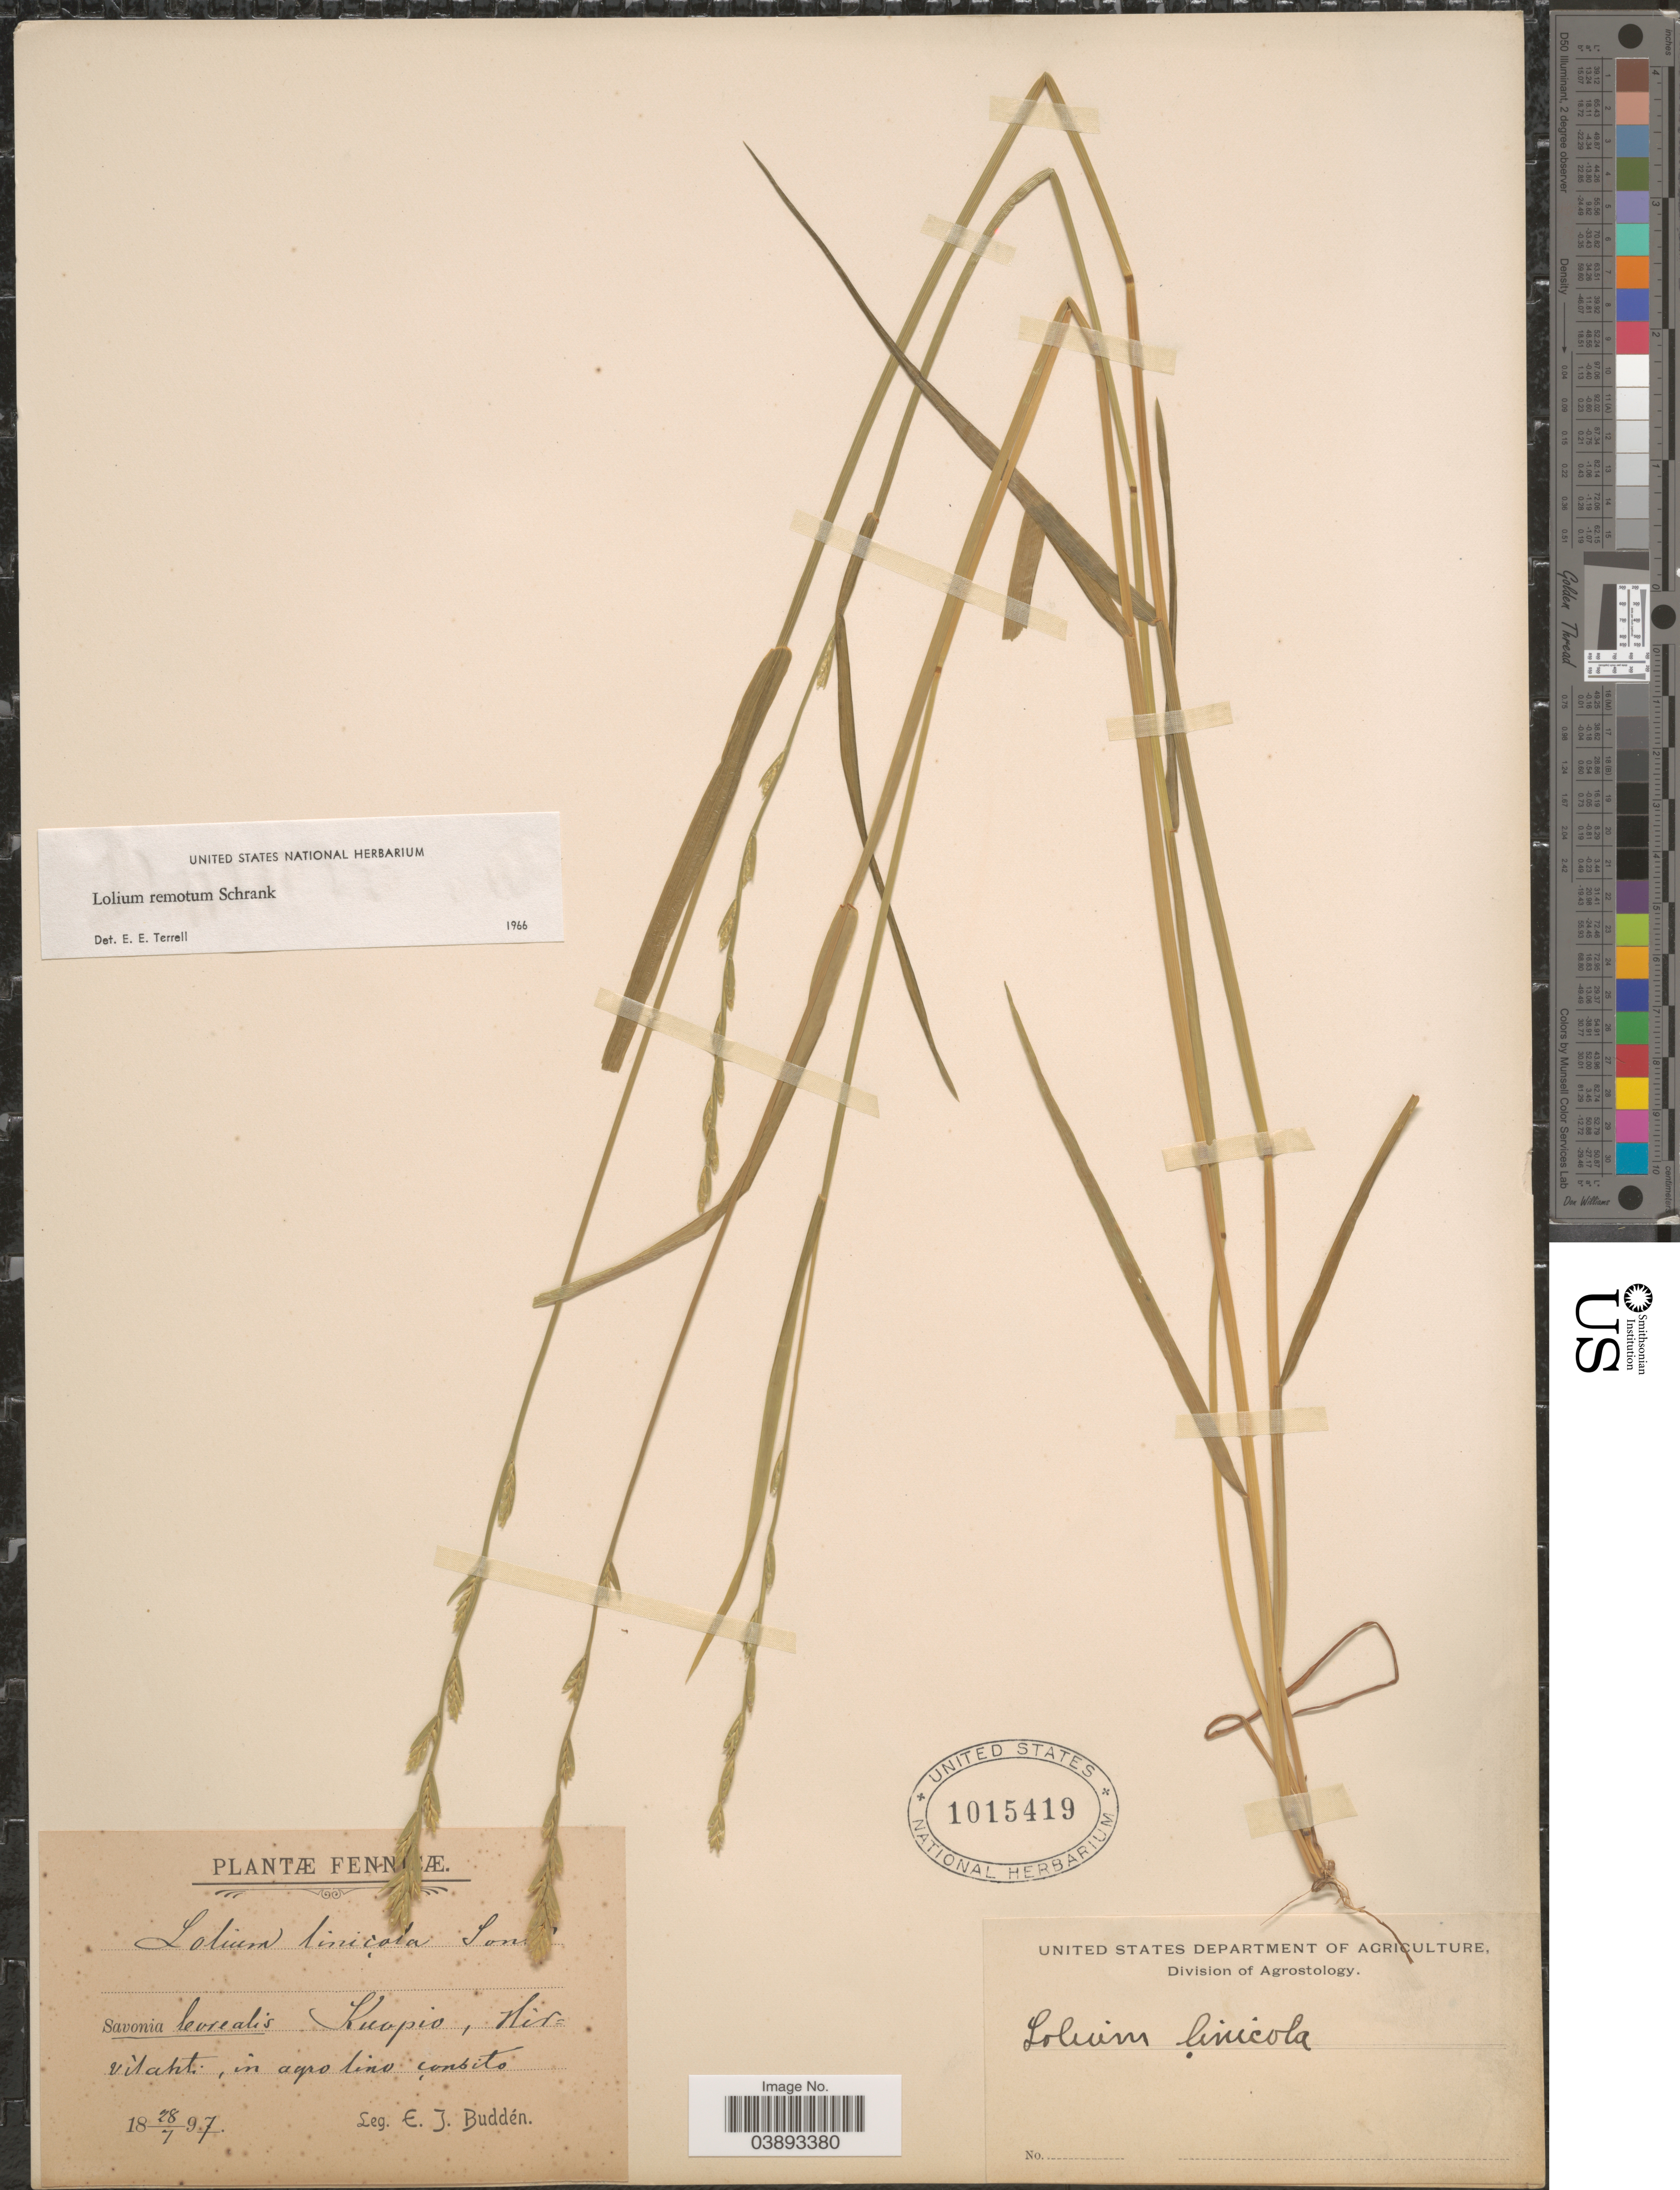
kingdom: Plantae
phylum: Tracheophyta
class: Liliopsida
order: Poales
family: Poaceae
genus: Lolium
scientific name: Lolium remotum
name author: Schrank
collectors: E. Buddén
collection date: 1897-07-28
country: Finland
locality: Fennicæ. Savonia borealis. Kuopio, Hirvilahti.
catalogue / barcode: US 1015419